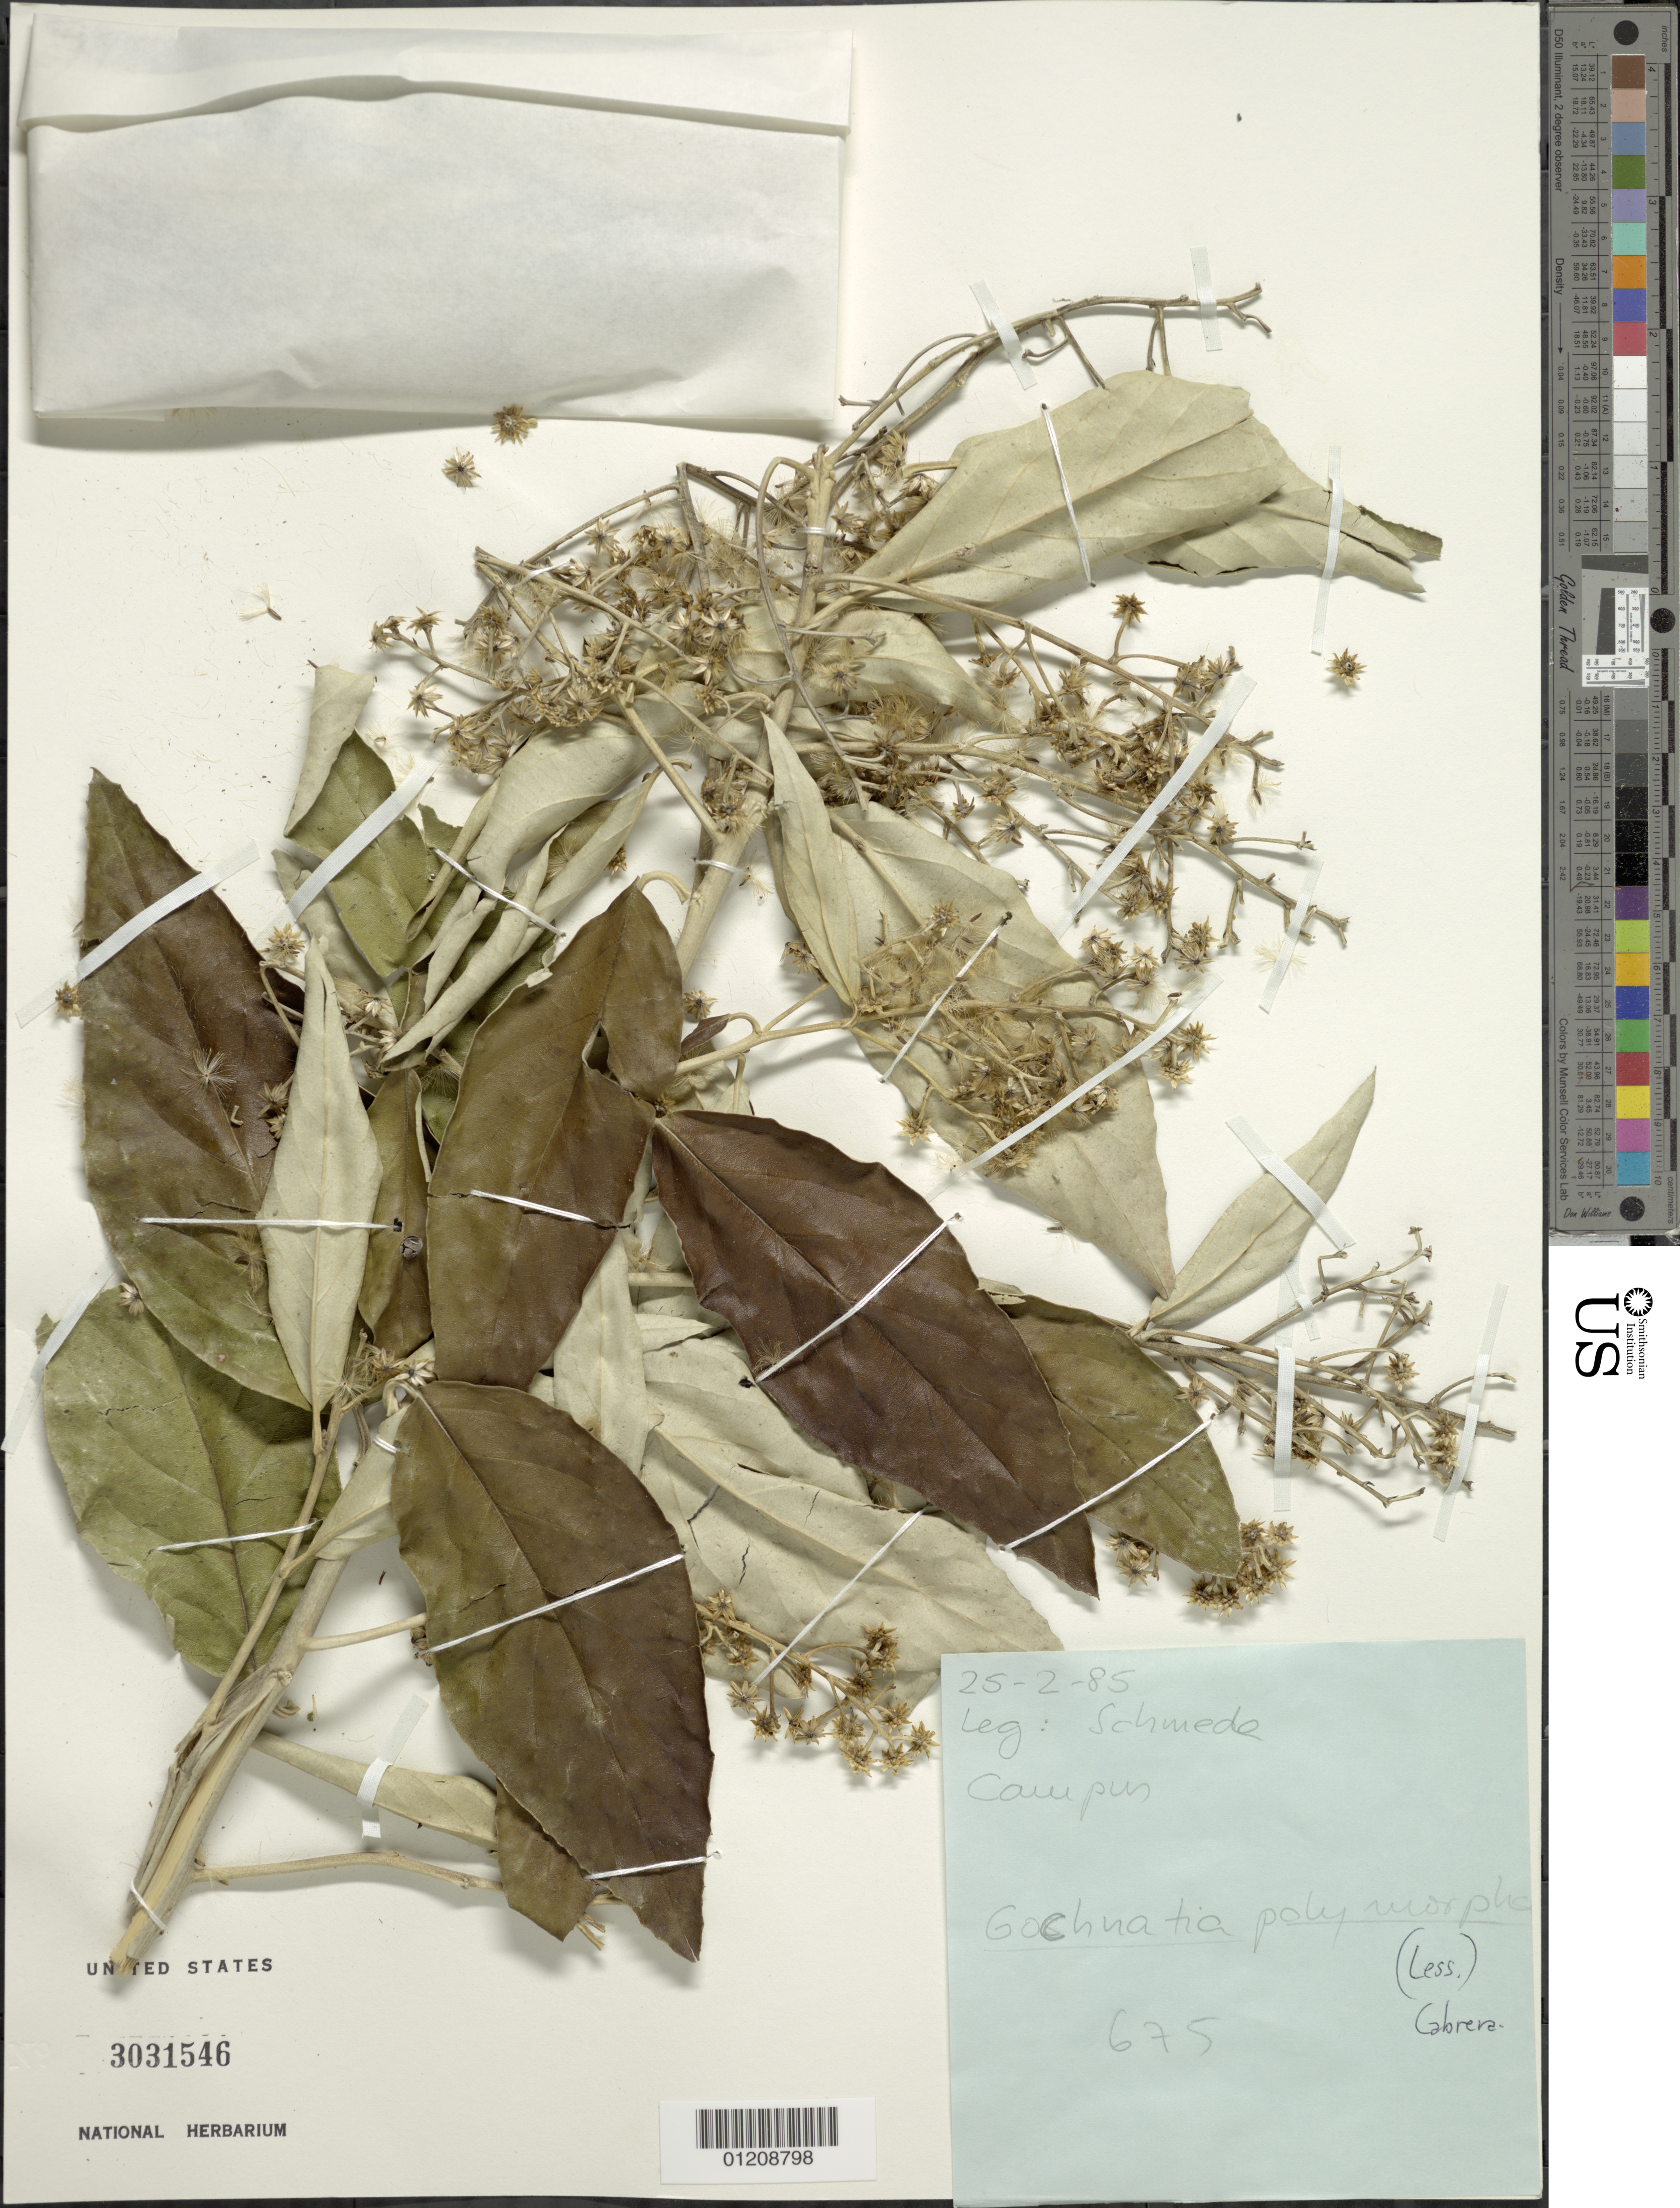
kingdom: Plantae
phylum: Tracheophyta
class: Magnoliopsida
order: Asterales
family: Asteraceae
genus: Moquiniastrum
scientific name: Moquiniastrum polymorphum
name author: (Less.) G. Sancho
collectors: Schmede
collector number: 675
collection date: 1985-02-25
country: Paraguay (?)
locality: campus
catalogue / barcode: US 3031546